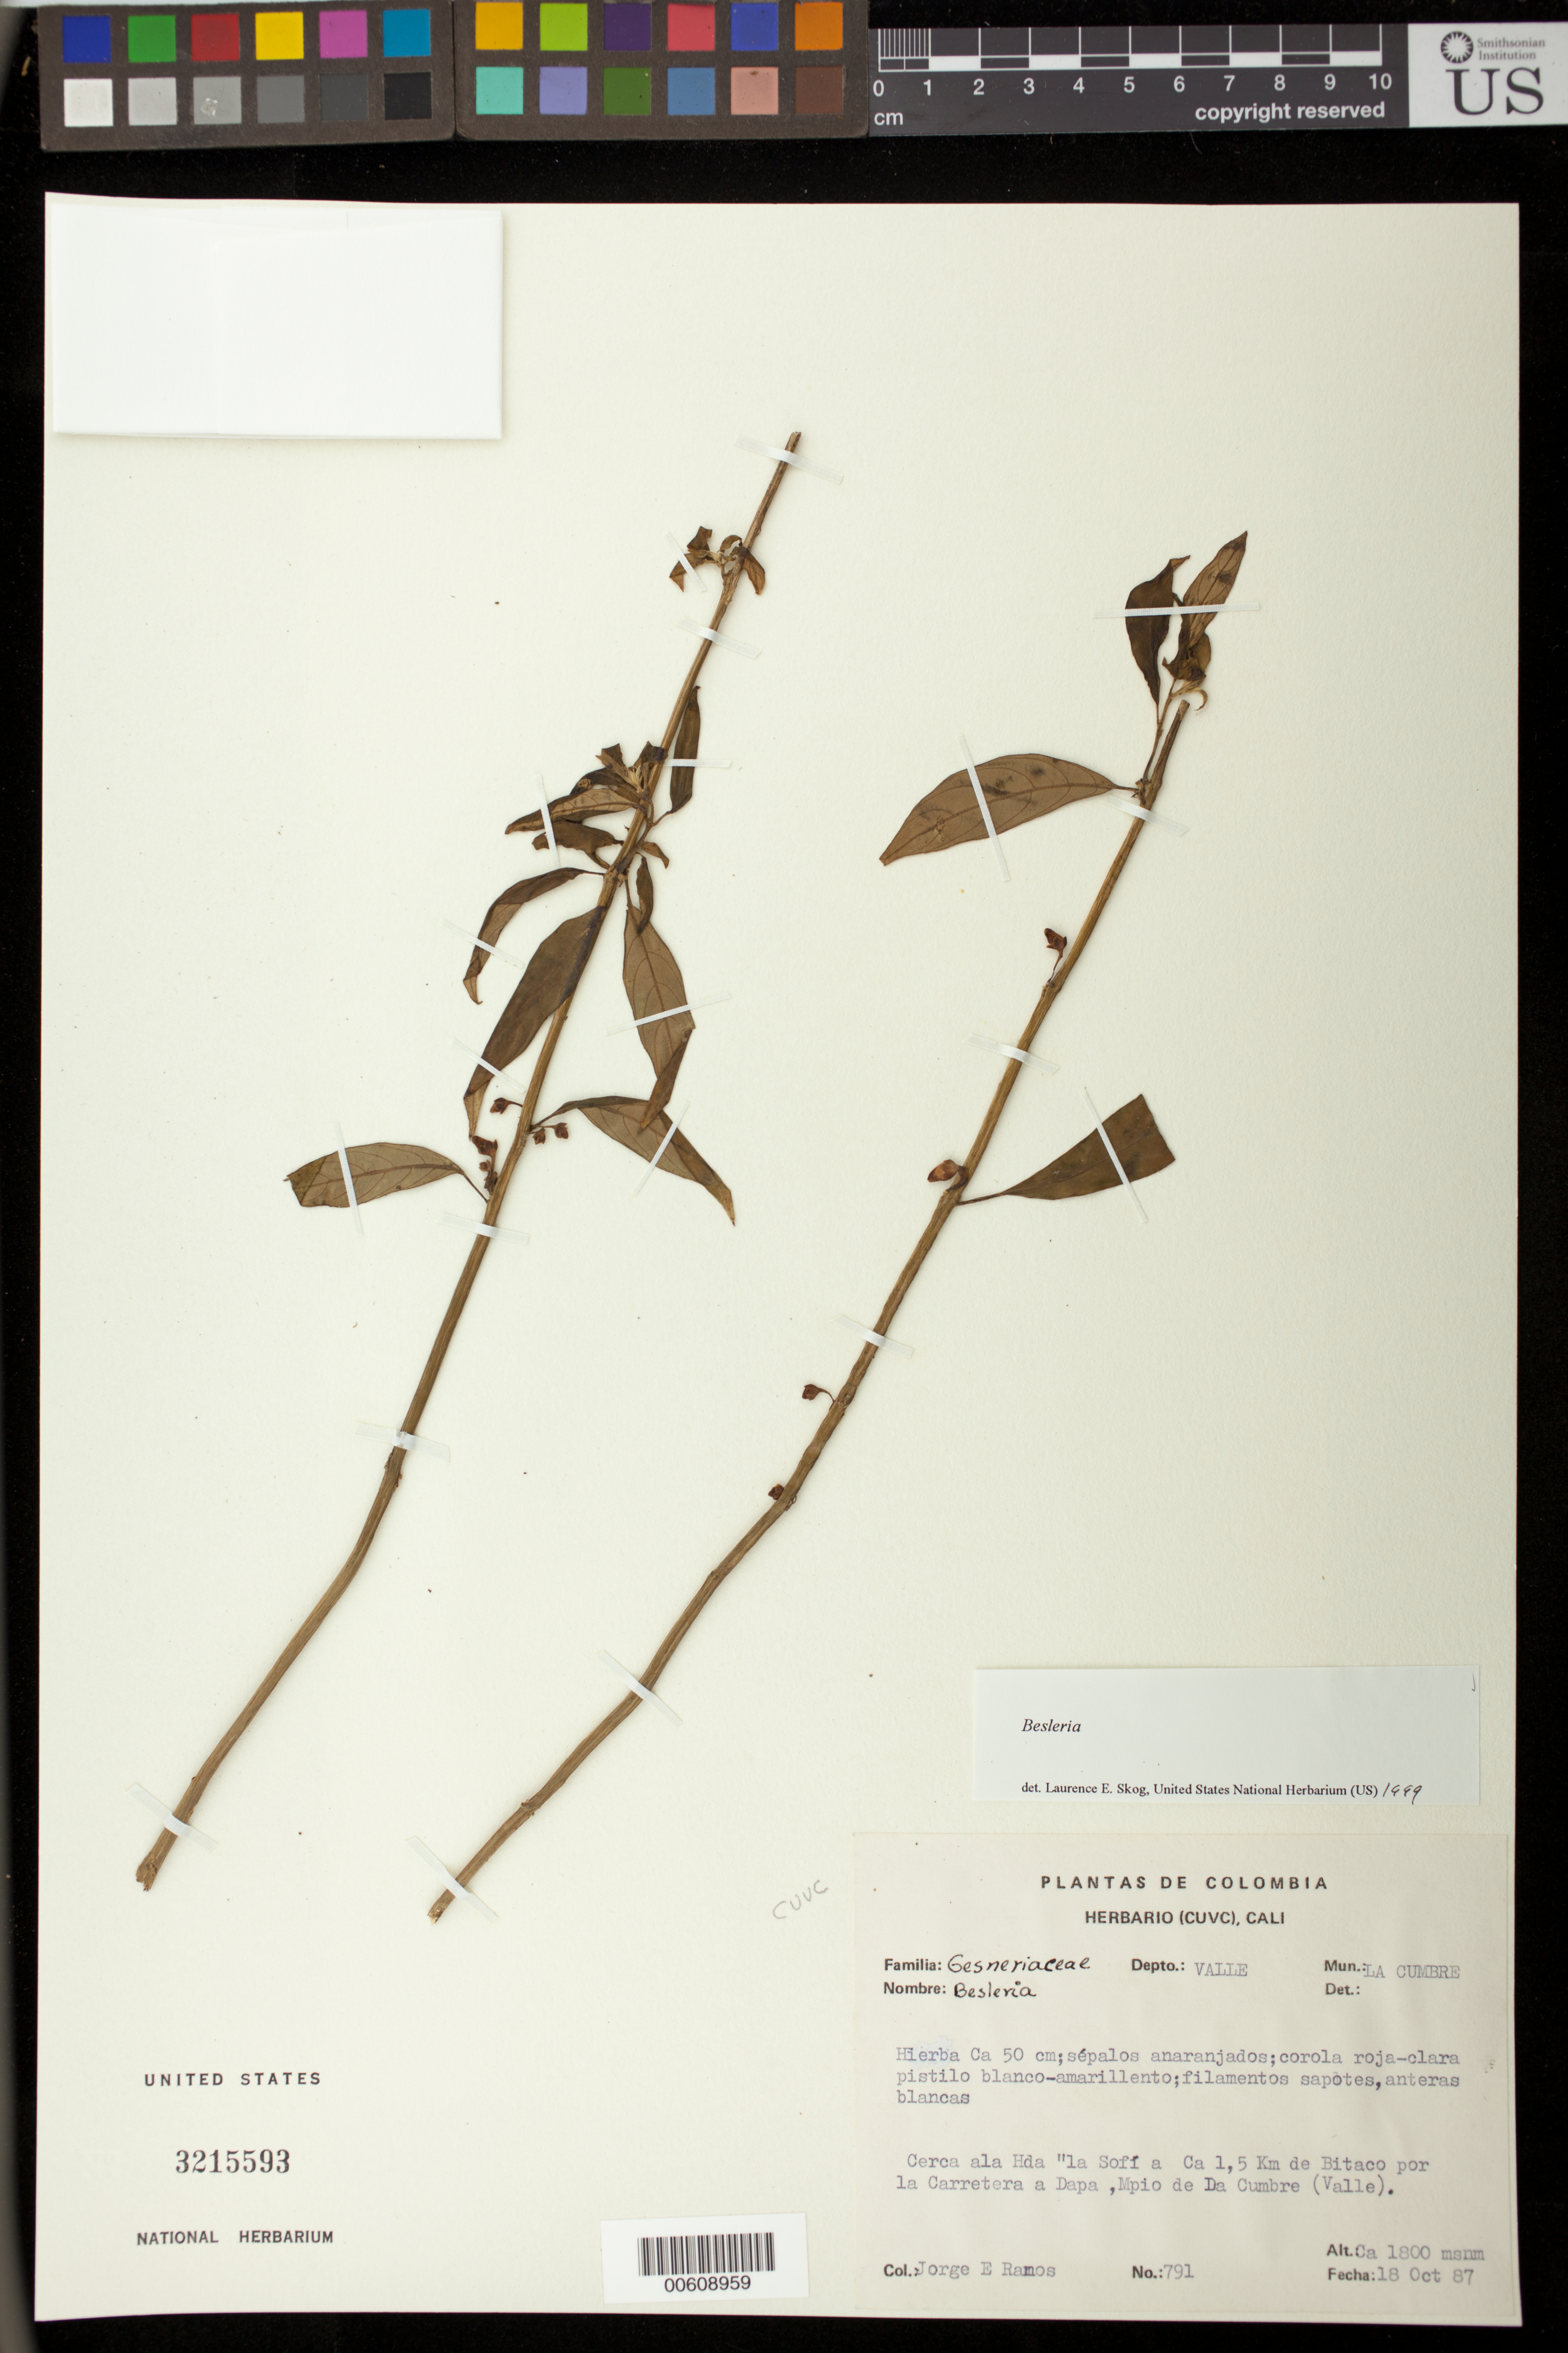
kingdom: Plantae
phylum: Tracheophyta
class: Magnoliopsida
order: Lamiales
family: Gesneriaceae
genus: Besleria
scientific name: Besleria sp.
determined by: Skog, Laurence E.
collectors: J. E. Ramos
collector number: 791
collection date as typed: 18 Oct 1987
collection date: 1987-10-18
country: Colombia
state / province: Valle del Cauca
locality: Mpio. La Cumbre; cerca a la Hda. "la Sofí" a ca. 1.5 km de Bitaco por la Carretera a Dapa, Mpio. de La Cumbre (Valle)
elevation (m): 1800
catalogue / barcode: US 3215593